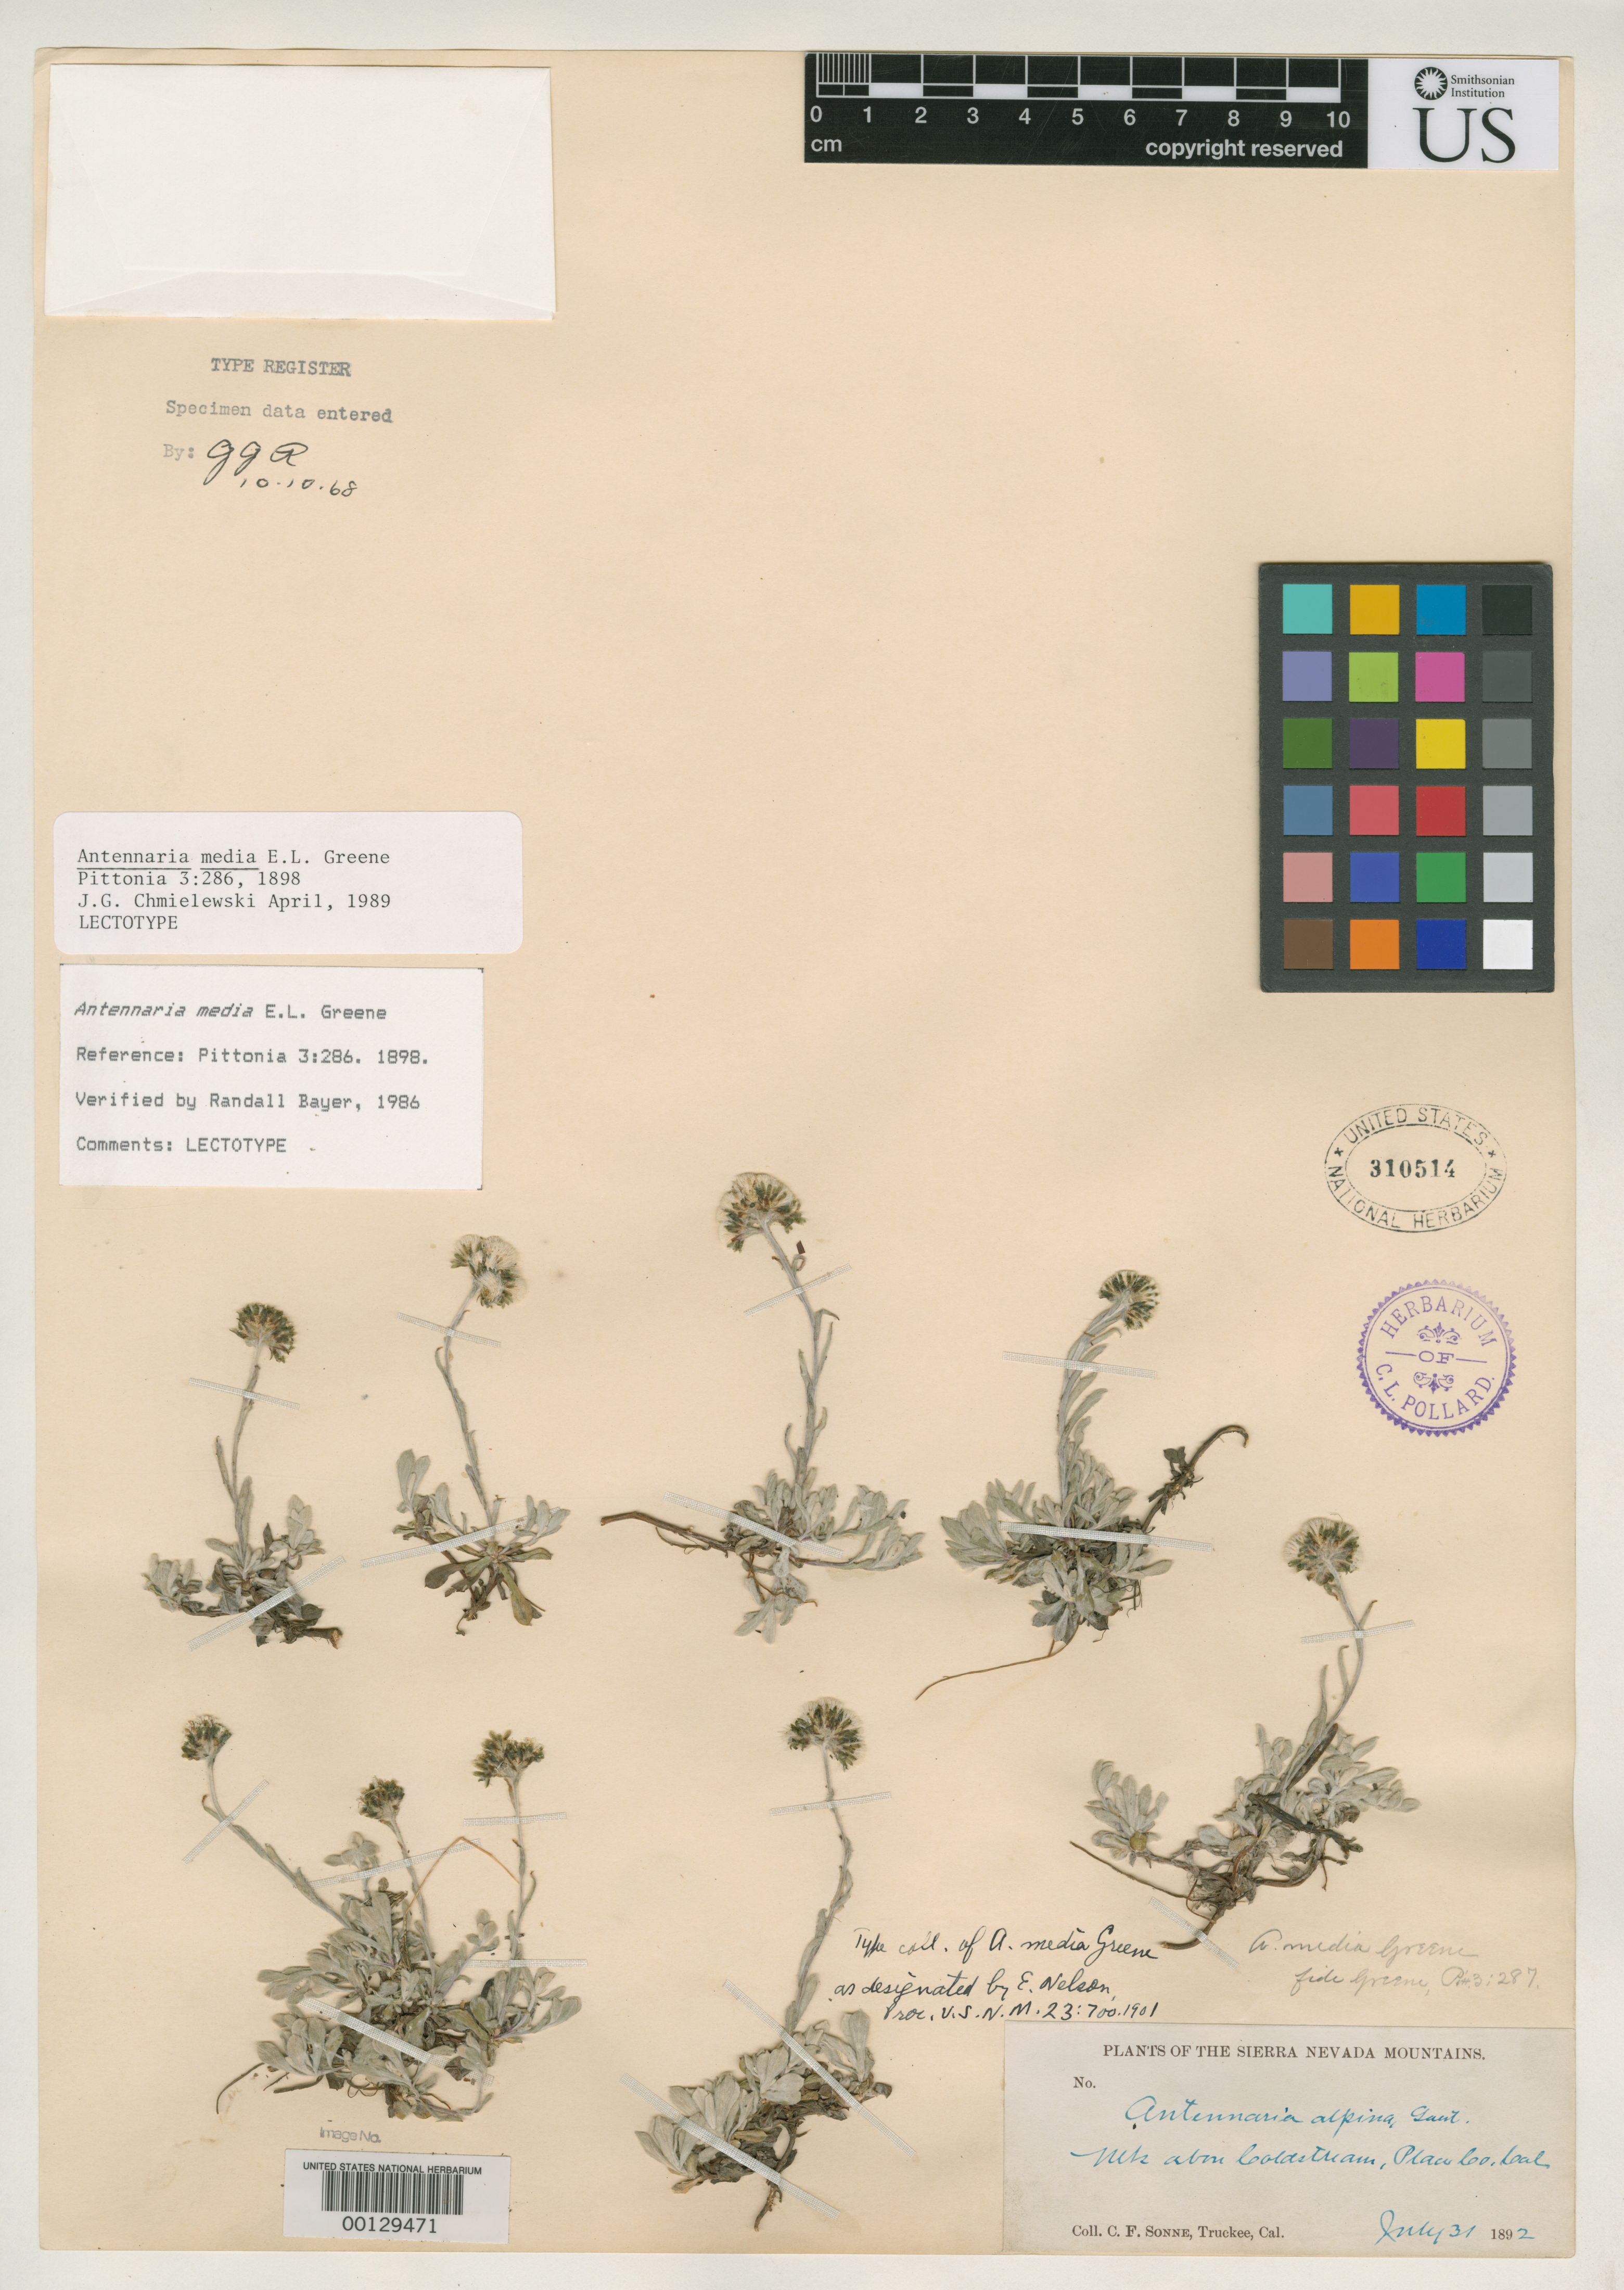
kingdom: Plantae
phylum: Tracheophyta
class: Magnoliopsida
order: Asterales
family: Asteraceae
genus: Antennaria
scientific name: Antennaria media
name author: Greene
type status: Isolectotype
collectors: C. Sonne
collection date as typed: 31 Jul 1892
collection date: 1892-07-31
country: United States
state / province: California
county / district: Placer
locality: Coldstream.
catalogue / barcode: US 310514